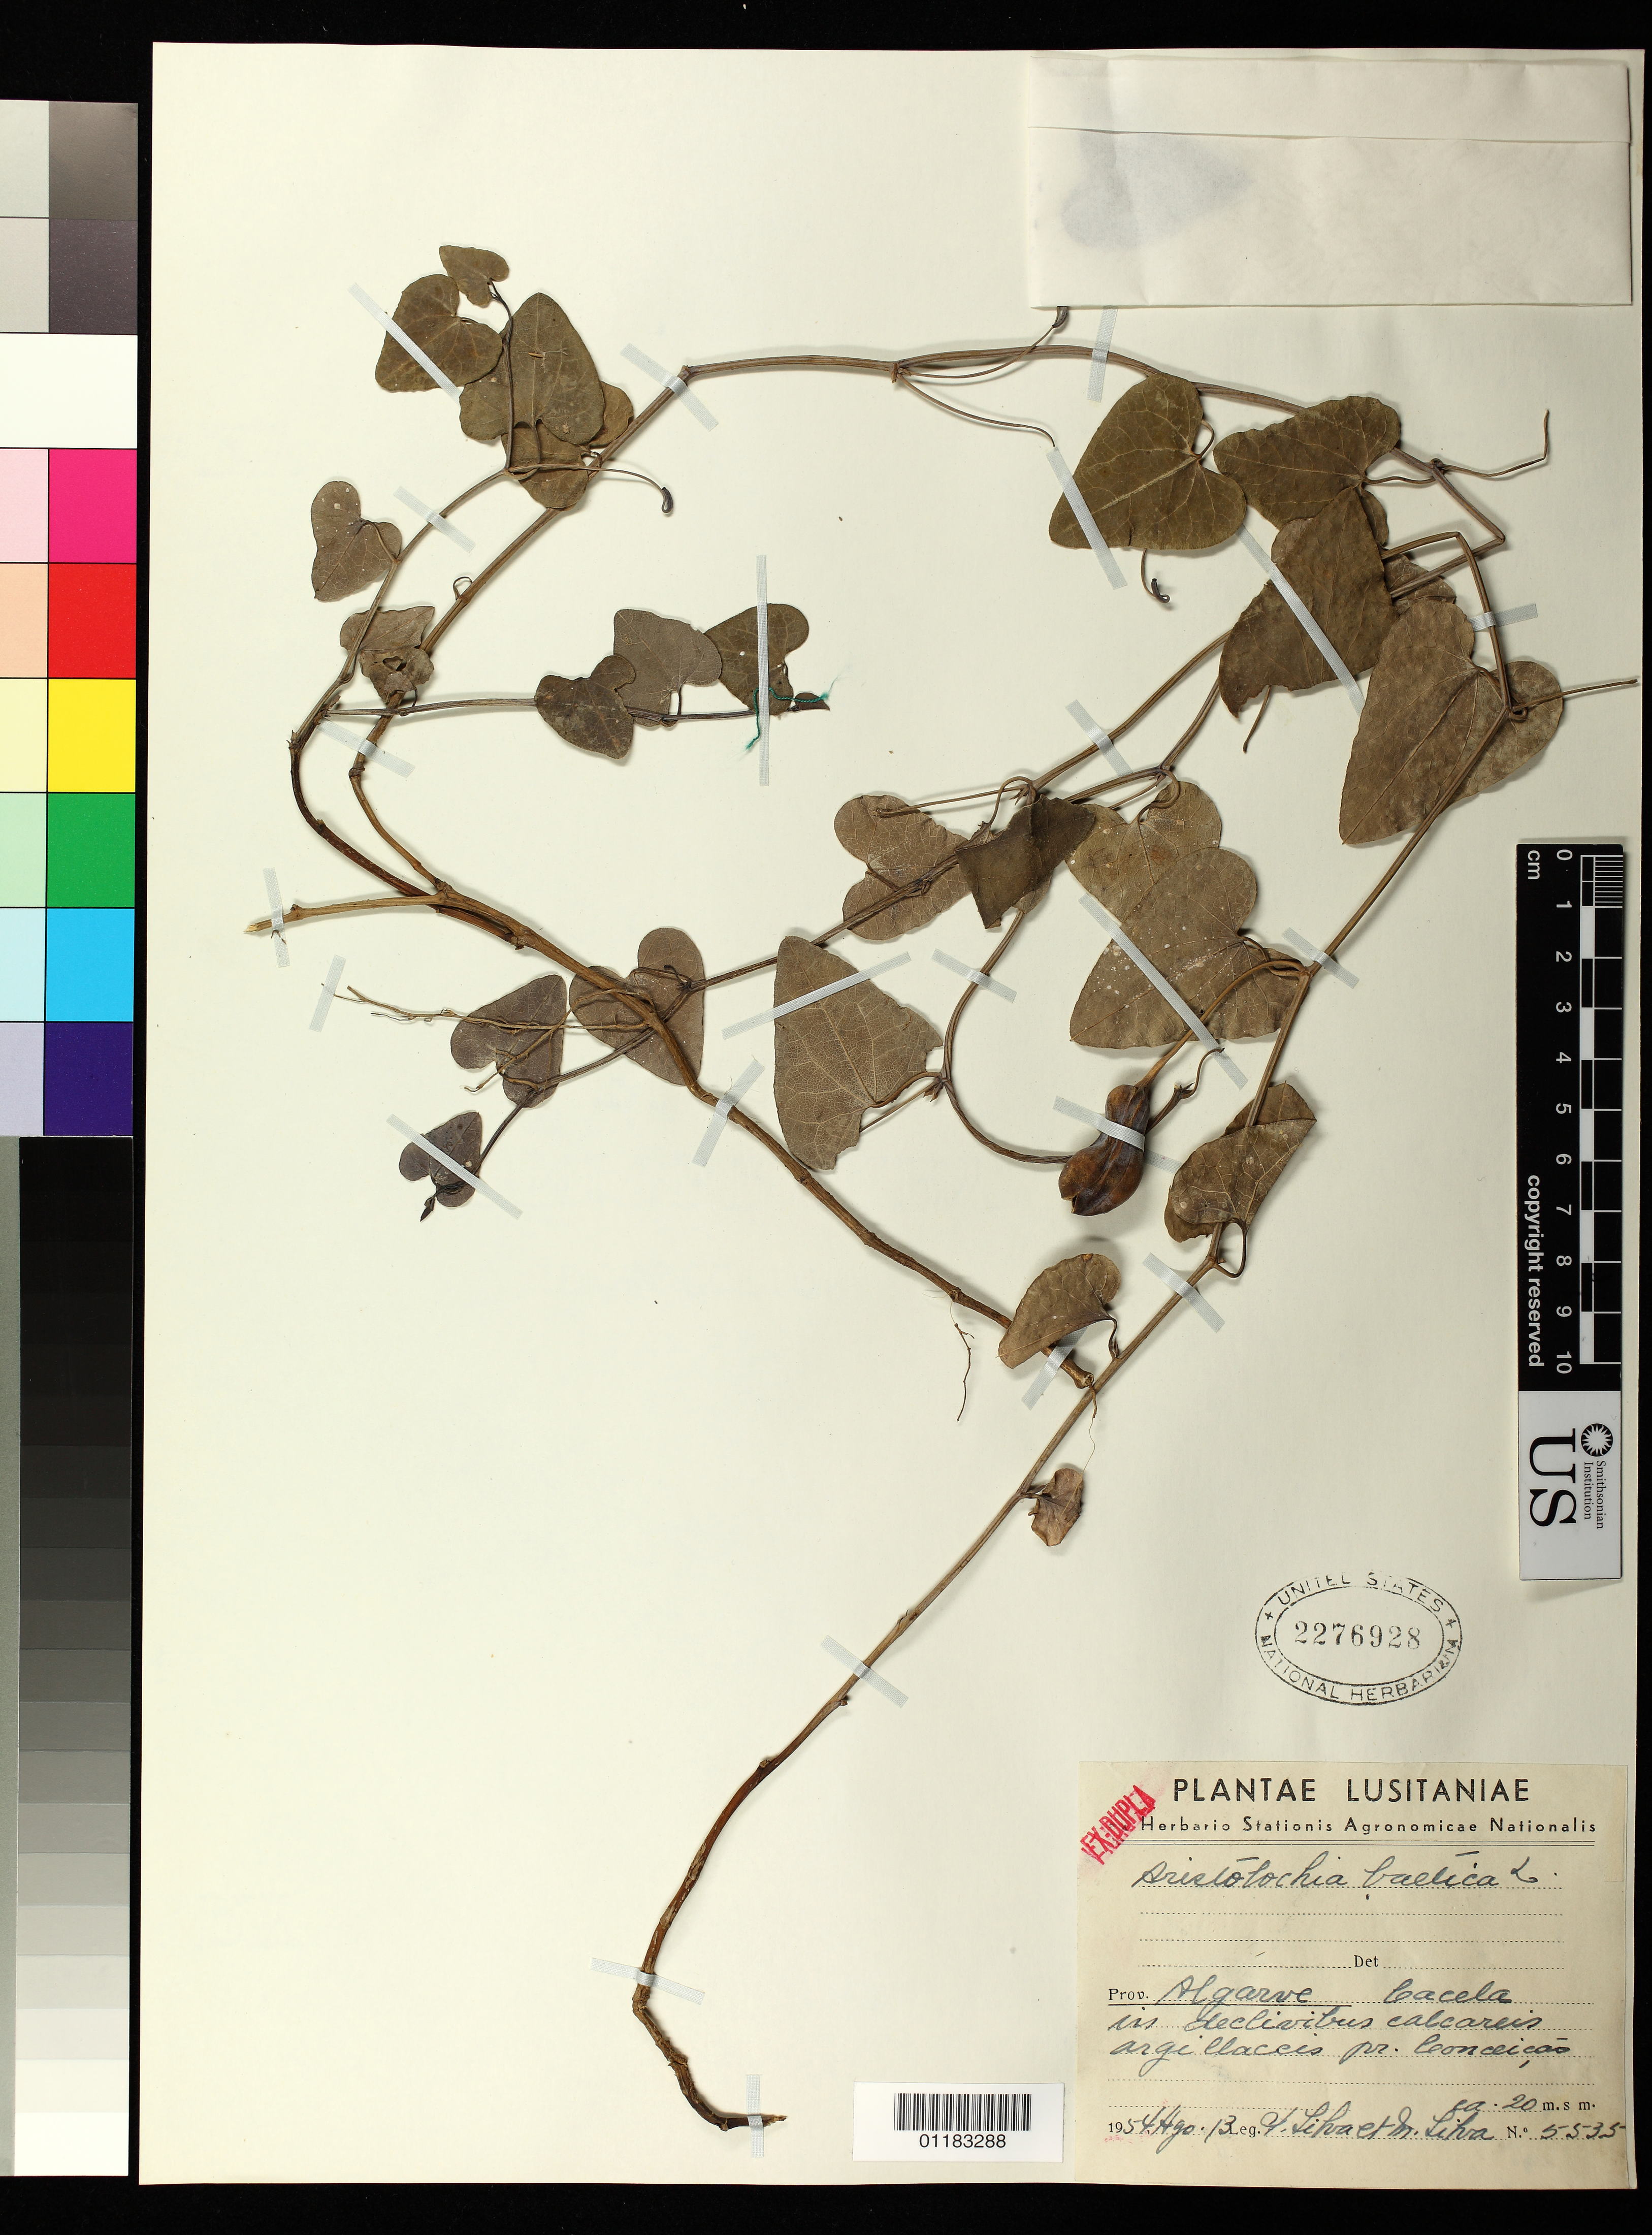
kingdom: Plantae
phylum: Tracheophyta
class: Magnoliopsida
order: Piperales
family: Aristolochiaceae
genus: Aristolochia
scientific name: Aristolochia baetica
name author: L.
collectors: F. Silva & M. Da Silva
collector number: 5535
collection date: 1954-08-13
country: Portugal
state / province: Faro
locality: Cacela, province Algarve. Pr. Conceicao.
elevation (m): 20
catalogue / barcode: US 2276928